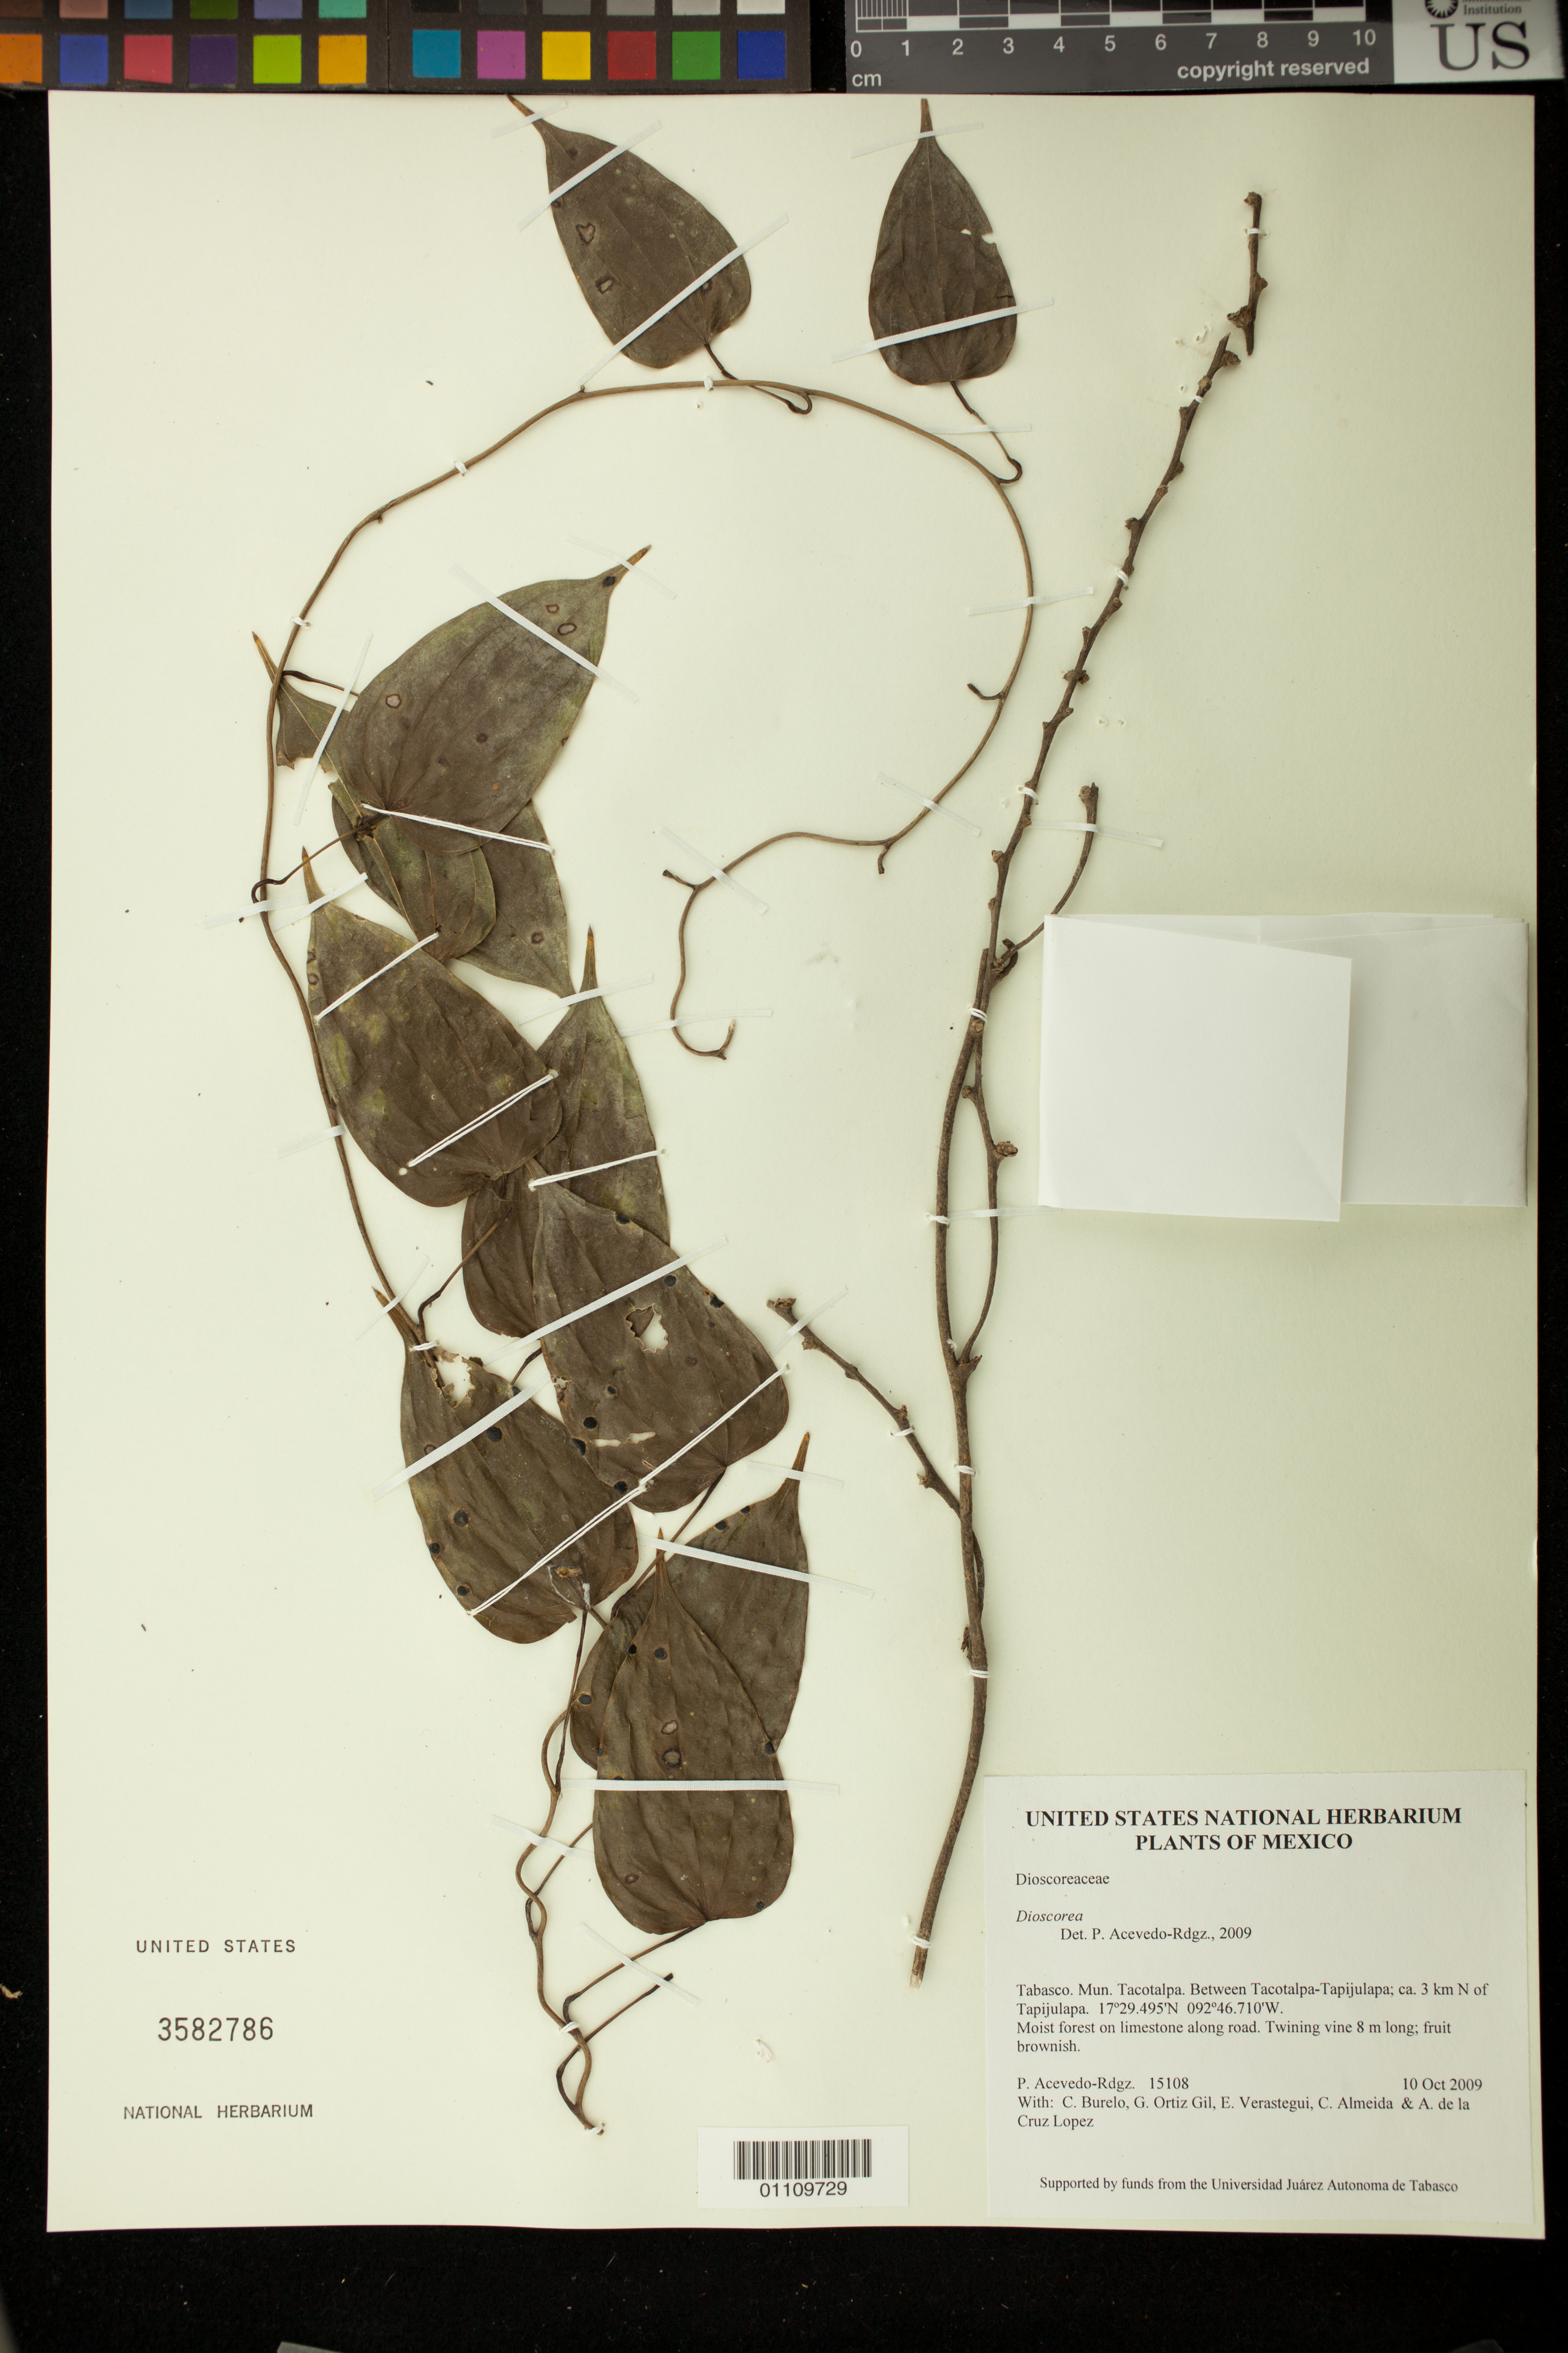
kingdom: Plantae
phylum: Tracheophyta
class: Liliopsida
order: Dioscoreales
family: Dioscoreaceae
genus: Dioscorea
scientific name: Dioscorea sp.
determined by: Acevedo-Rodríguez, P., (BOT), Smithsonian Institution - National Museum of Natural History (UNITED STATES)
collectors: P. Acevedo-Rodr., C. Burelo, G. Ortiz, E. Verastegui, C. Almeida & A. de la Cruz Lopez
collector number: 15108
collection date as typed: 10 Oct 2009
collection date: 2009-10-10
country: Mexico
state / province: Tabasco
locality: Mun. Tacotalpa. Between Tacotalpa-Tapijulapa; ca. 3 km N of Tapijulapa.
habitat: Moist forest on limestone along road.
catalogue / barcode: US 3582786